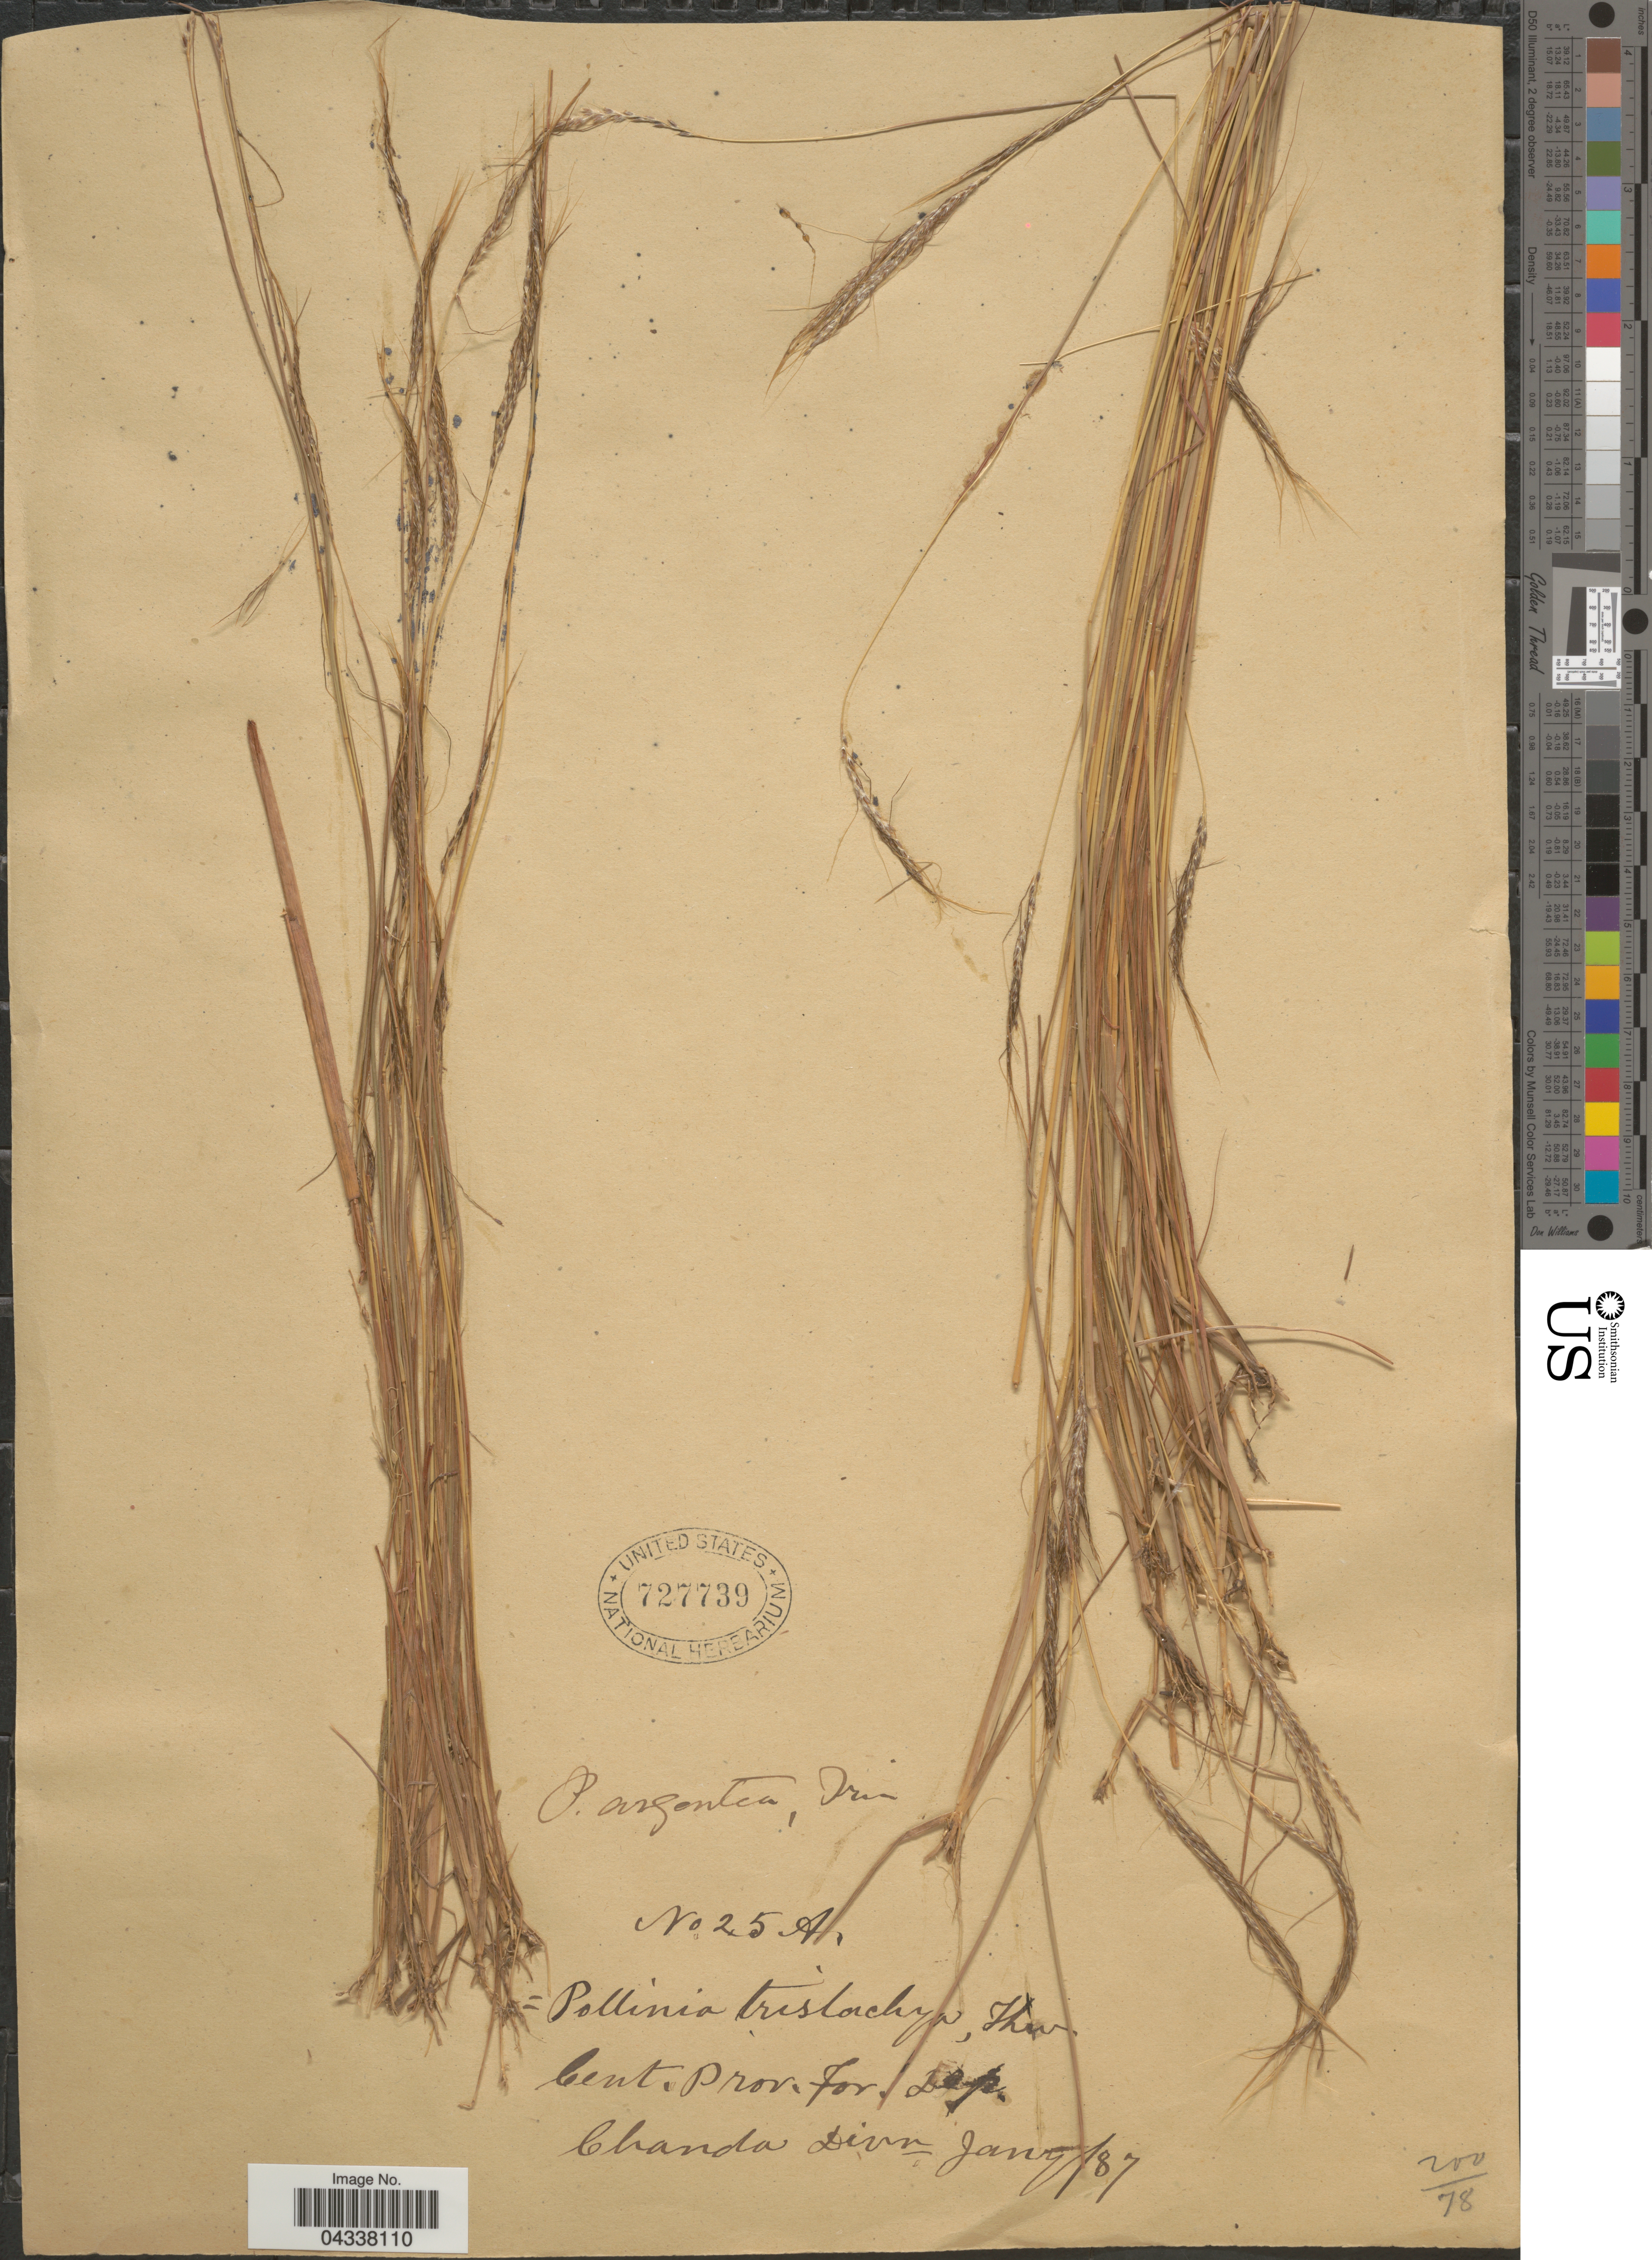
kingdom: Plantae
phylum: Tracheophyta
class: Liliopsida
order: Poales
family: Poaceae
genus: Pseudopogonatherum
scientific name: Pseudopogonatherum trispicatum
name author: (Schult.) Ohwi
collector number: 25A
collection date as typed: Transcribed d/m/y: /1/87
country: India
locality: Cent. Prov. For. Dep. Chanda Divn.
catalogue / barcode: US 727739